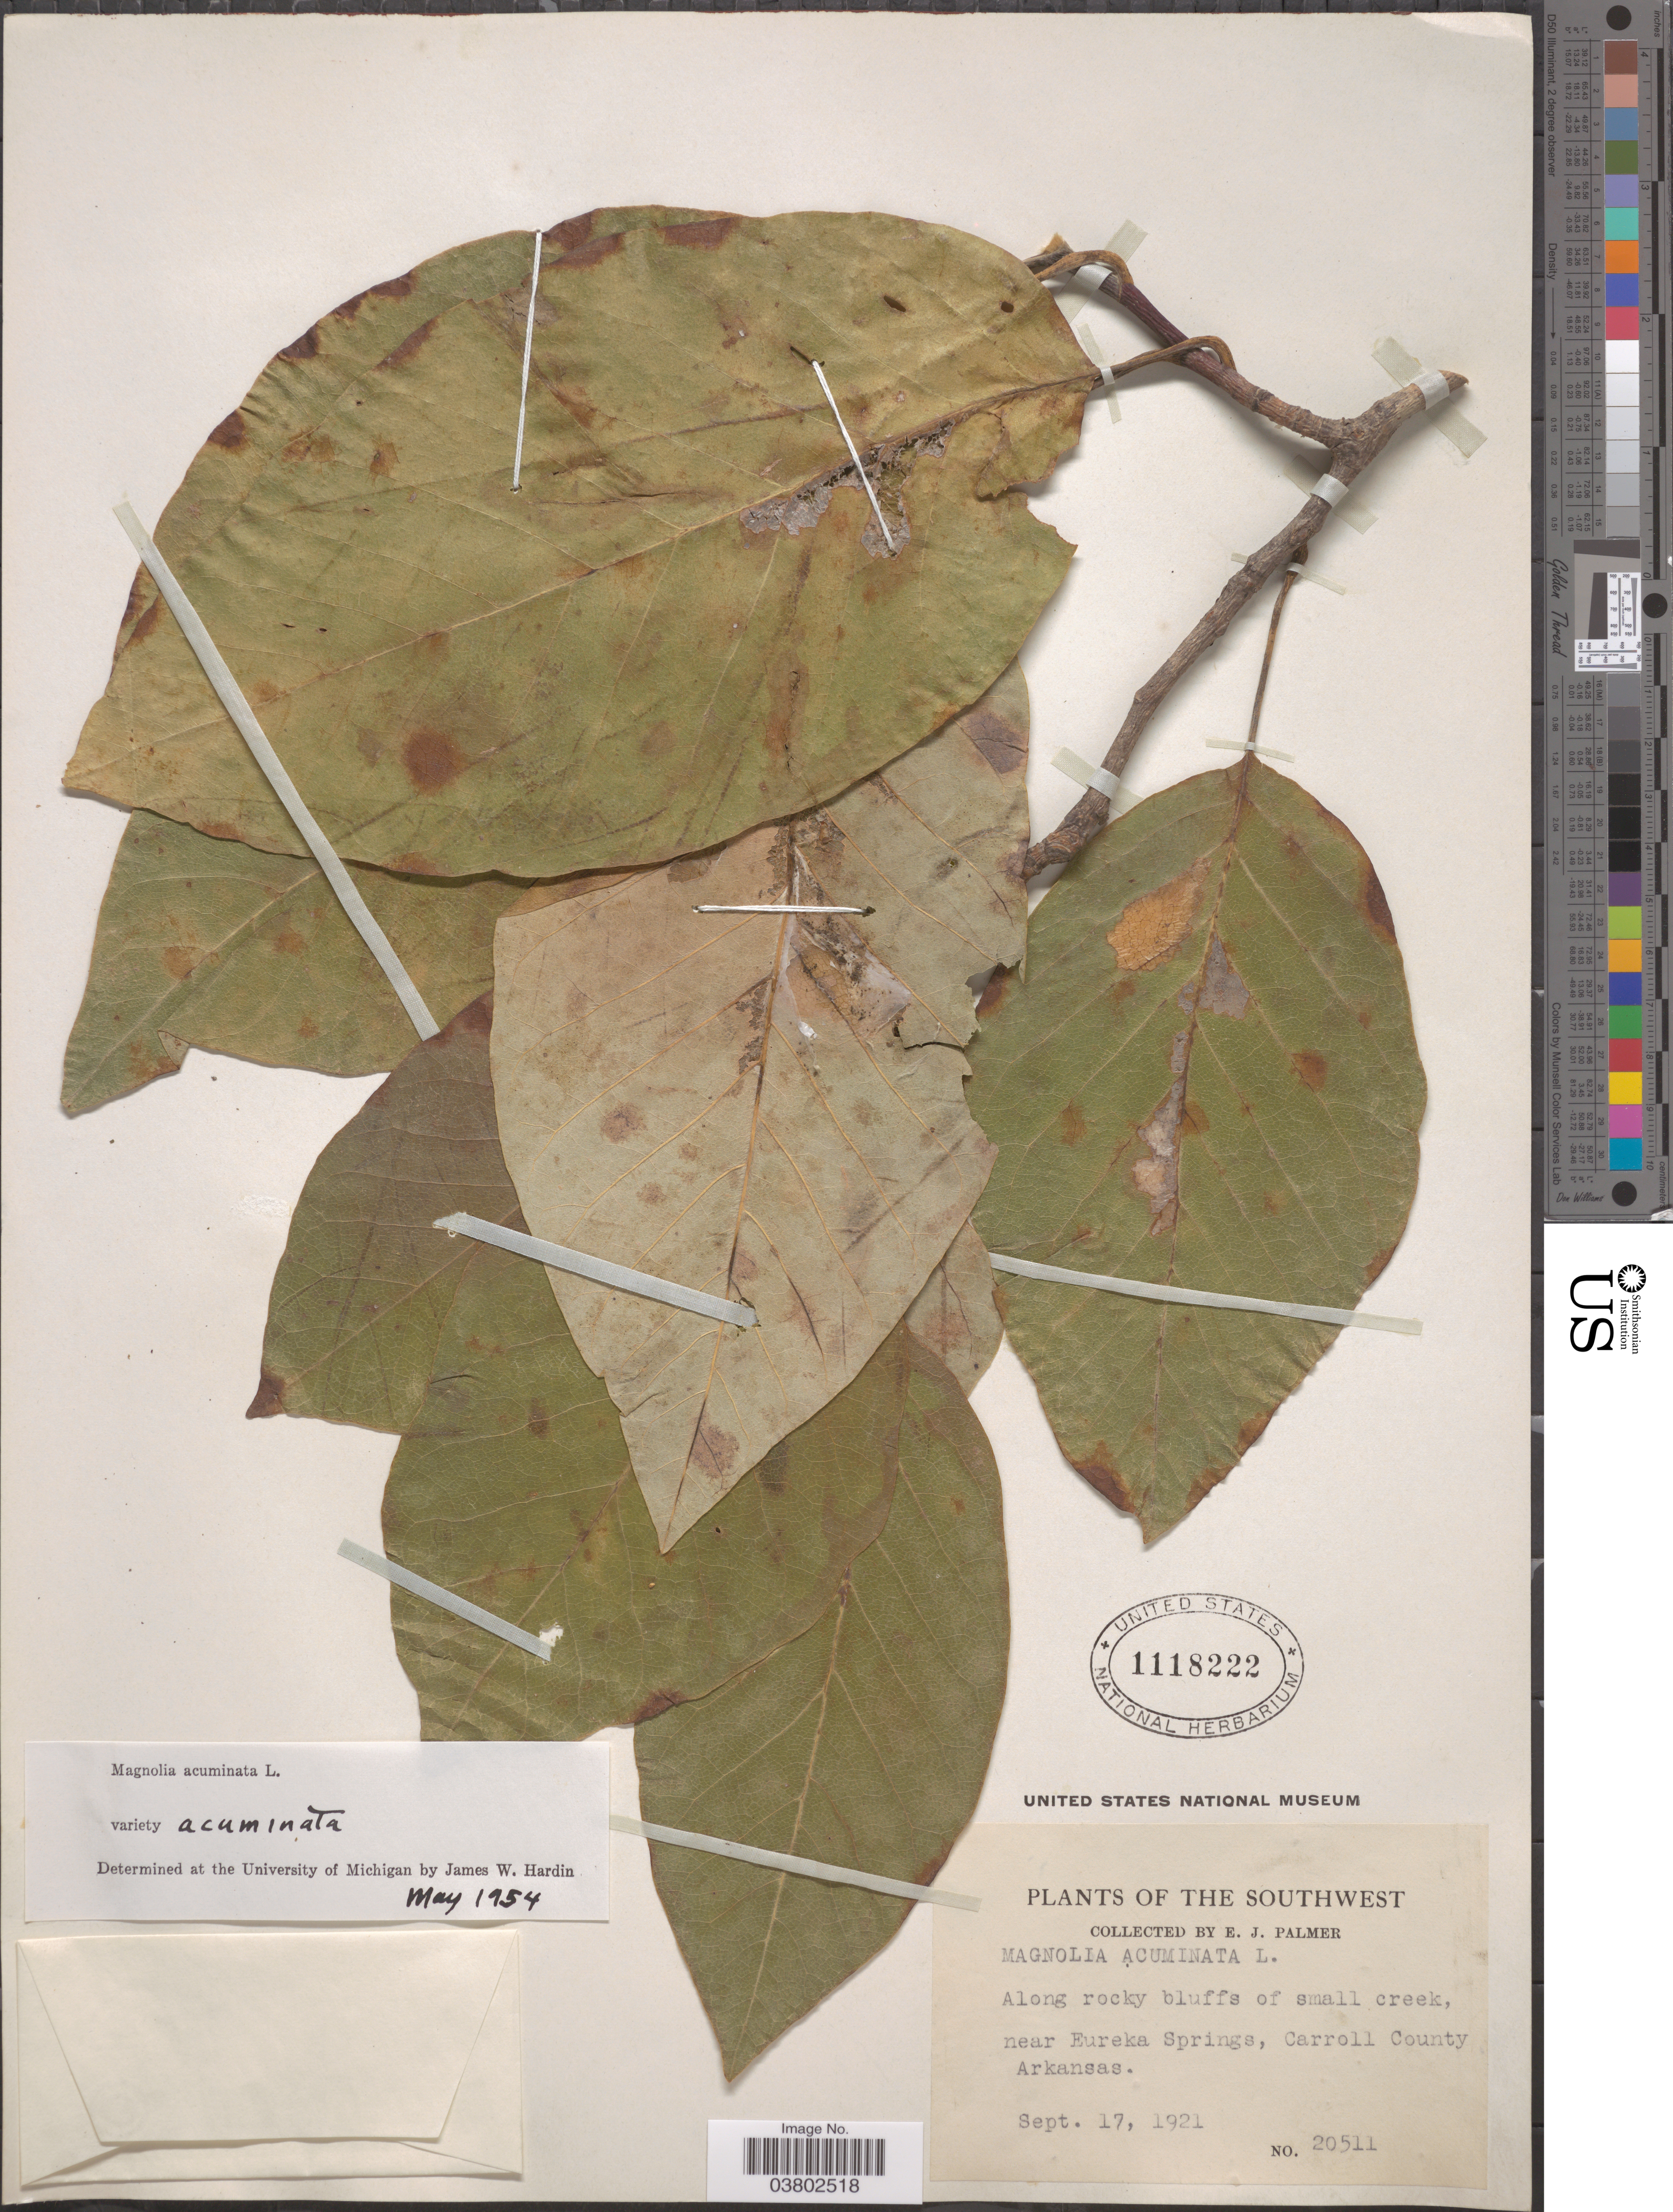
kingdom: Plantae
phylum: Tracheophyta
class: Magnoliopsida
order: Magnoliales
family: Magnoliaceae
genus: Magnolia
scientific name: Magnolia acuminata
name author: (L.) L.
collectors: E. J. Palmer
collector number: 20511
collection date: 1921-09-17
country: United States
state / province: Arkansas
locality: Southwest. Near Eureka Springs, Carroll County.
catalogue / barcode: US 1118222